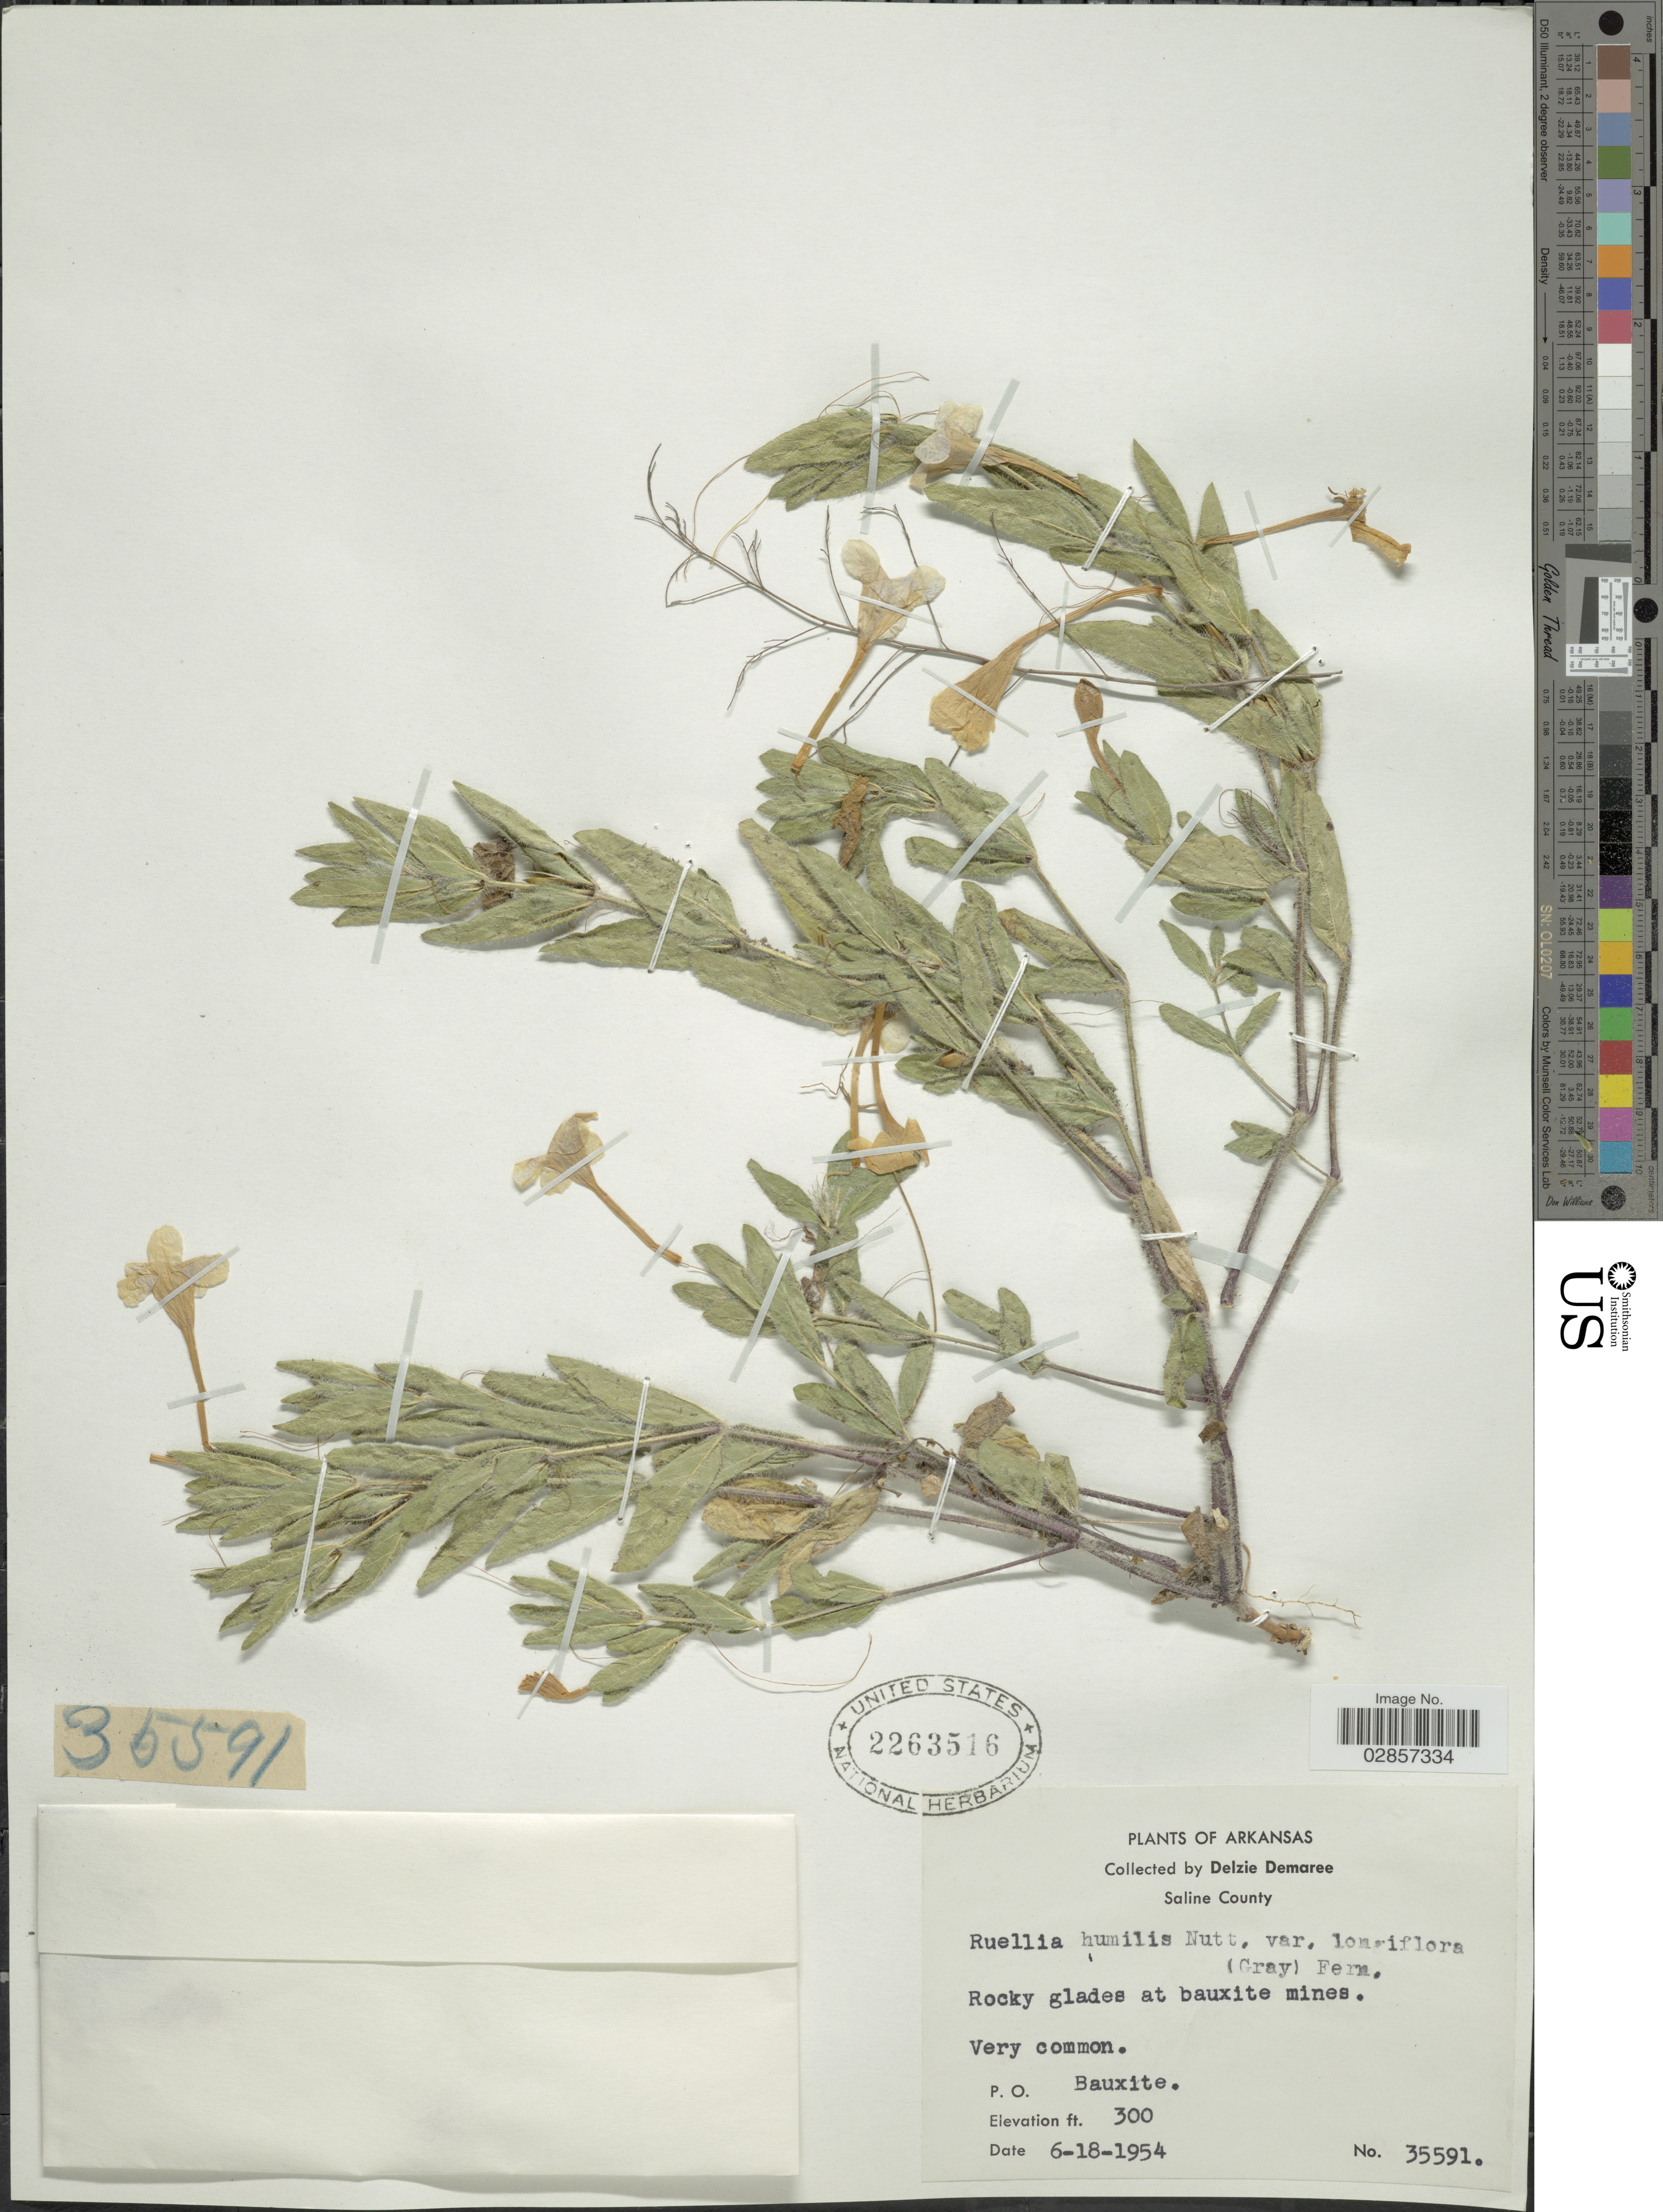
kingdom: Plantae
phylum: Tracheophyta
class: Magnoliopsida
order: Lamiales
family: Acanthaceae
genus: Ruellia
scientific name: Ruellia humilis var. longiflora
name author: (A. Gray) Fernald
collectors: D. Demaree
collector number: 35591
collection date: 1954-06-18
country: United States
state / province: Arkansas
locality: Saline County, P.O. Bauxite.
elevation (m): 91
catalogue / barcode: US 2263516